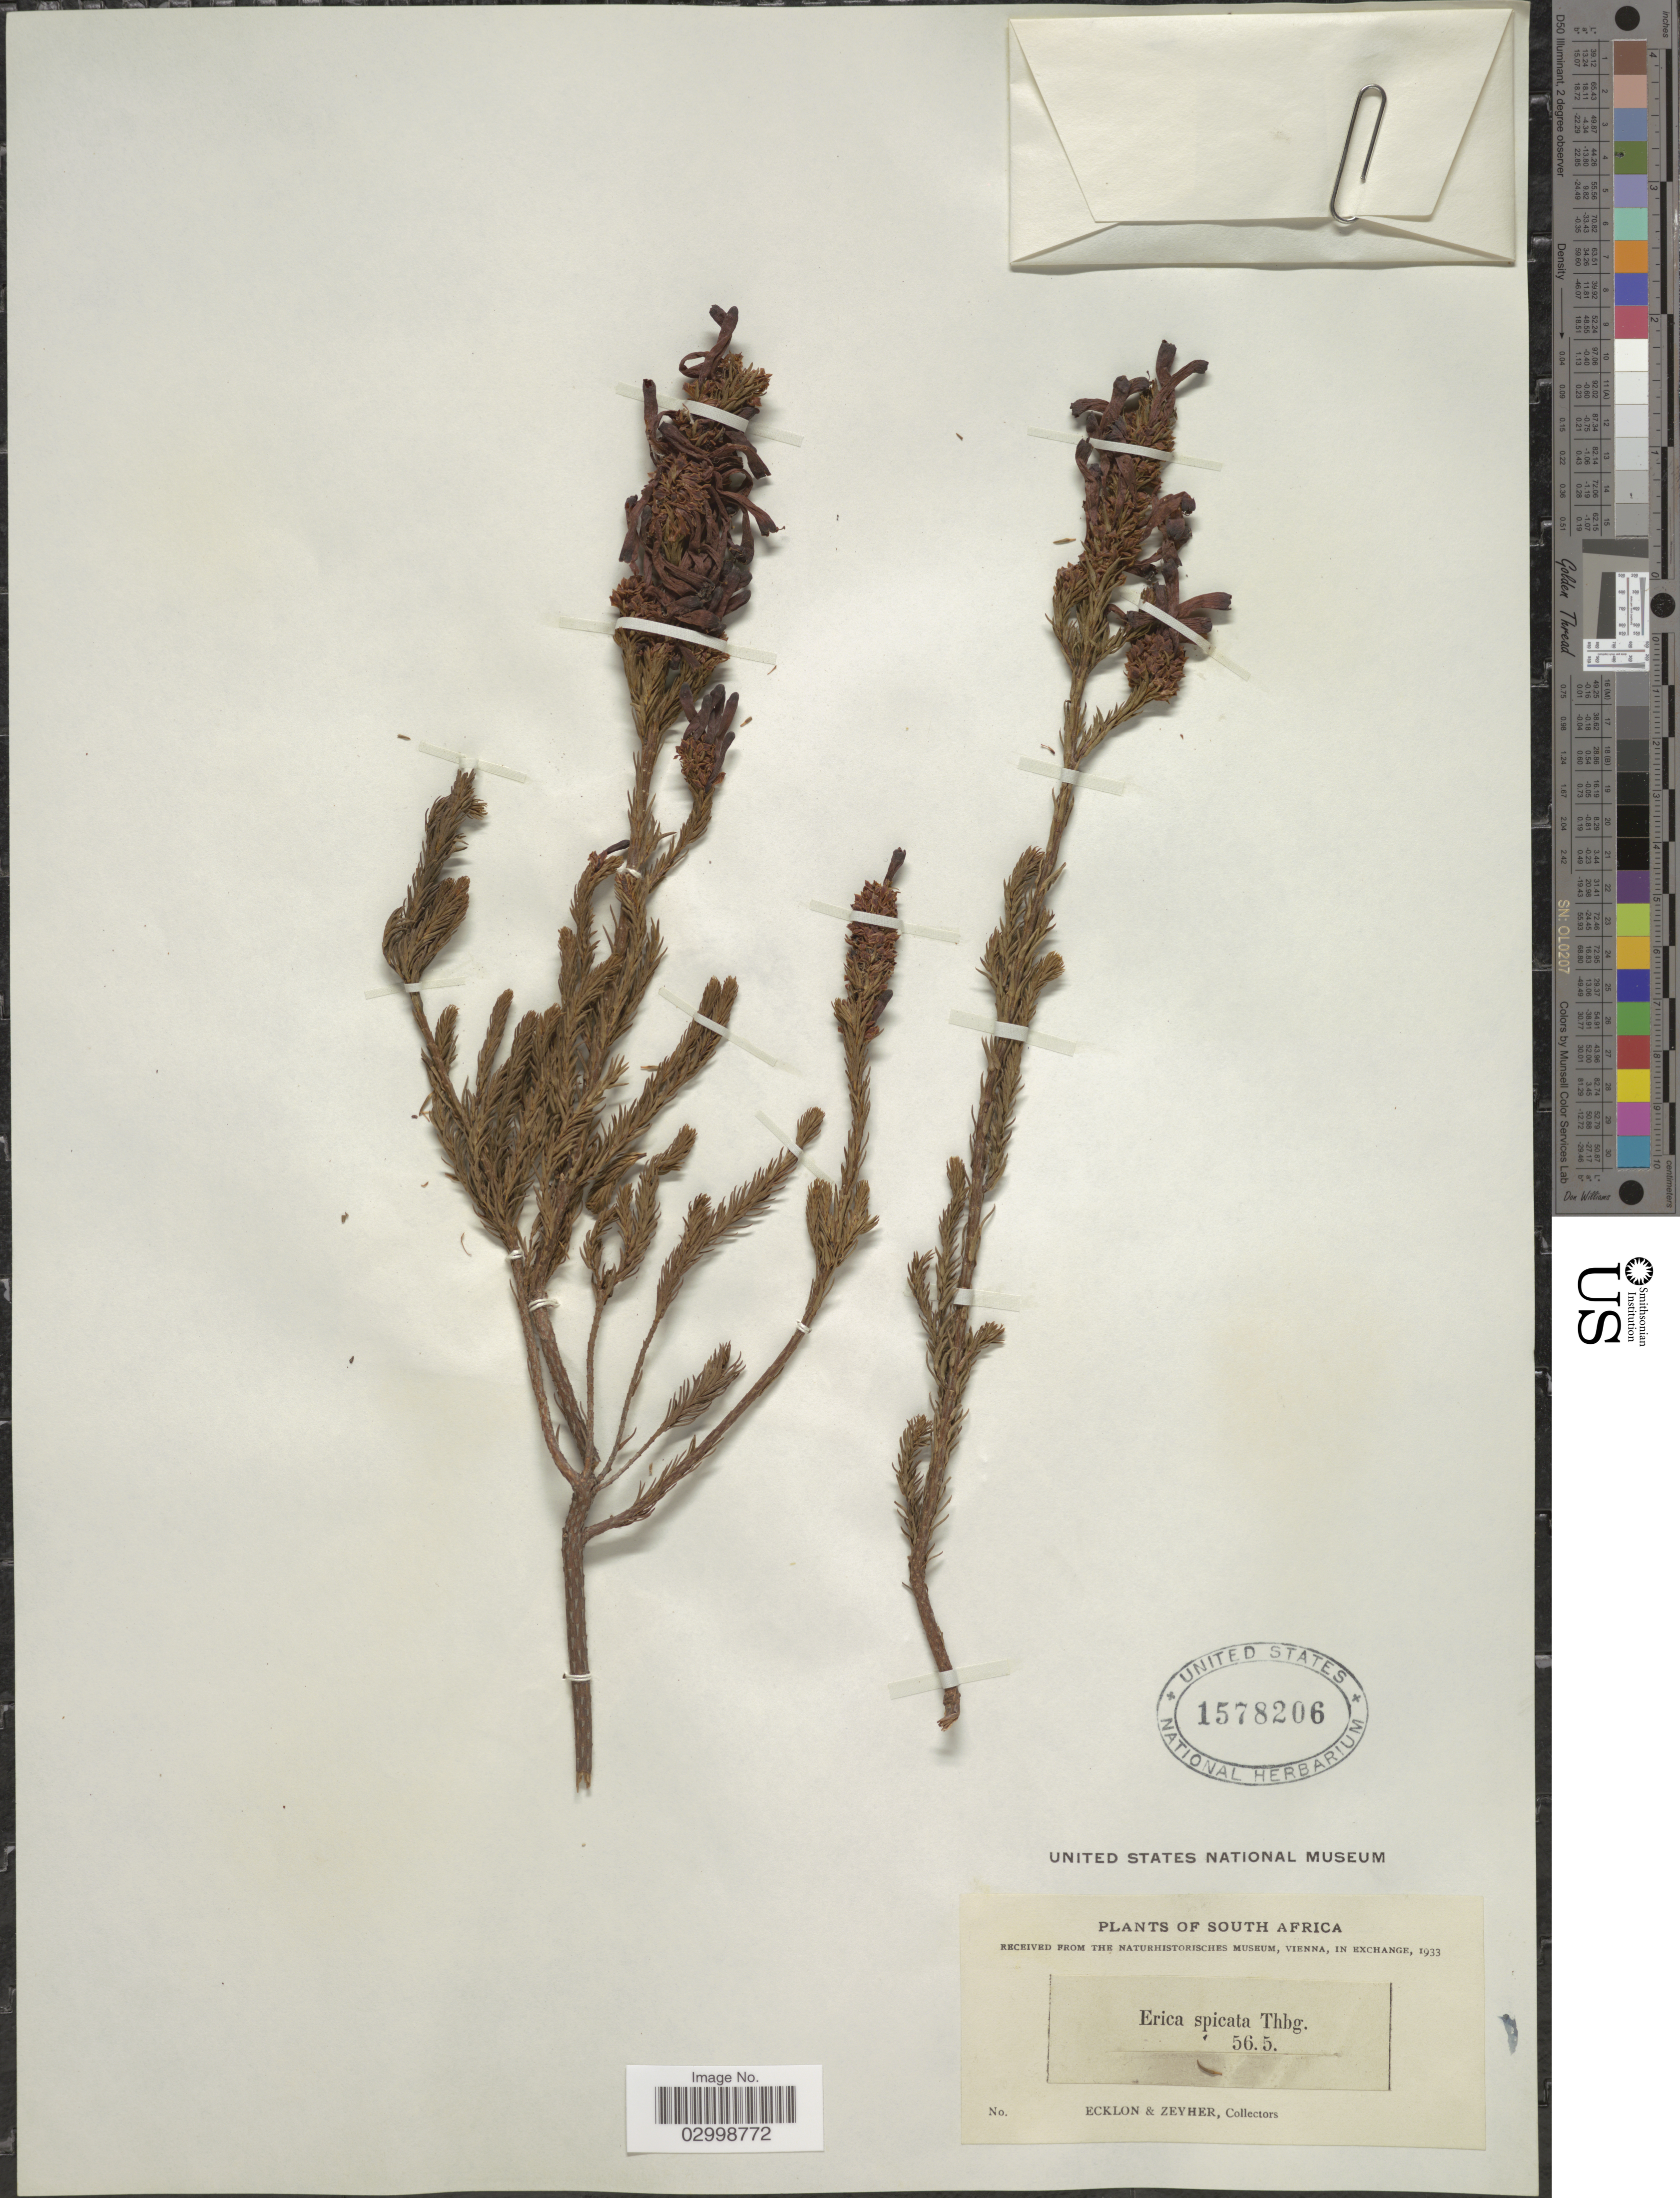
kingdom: Plantae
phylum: Tracheophyta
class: Magnoliopsida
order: Ericales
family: Ericaceae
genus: Erica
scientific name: Erica spicata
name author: Thunb.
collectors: -. Ecklon & -. Zeyher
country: South Africa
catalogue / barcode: US 1578206